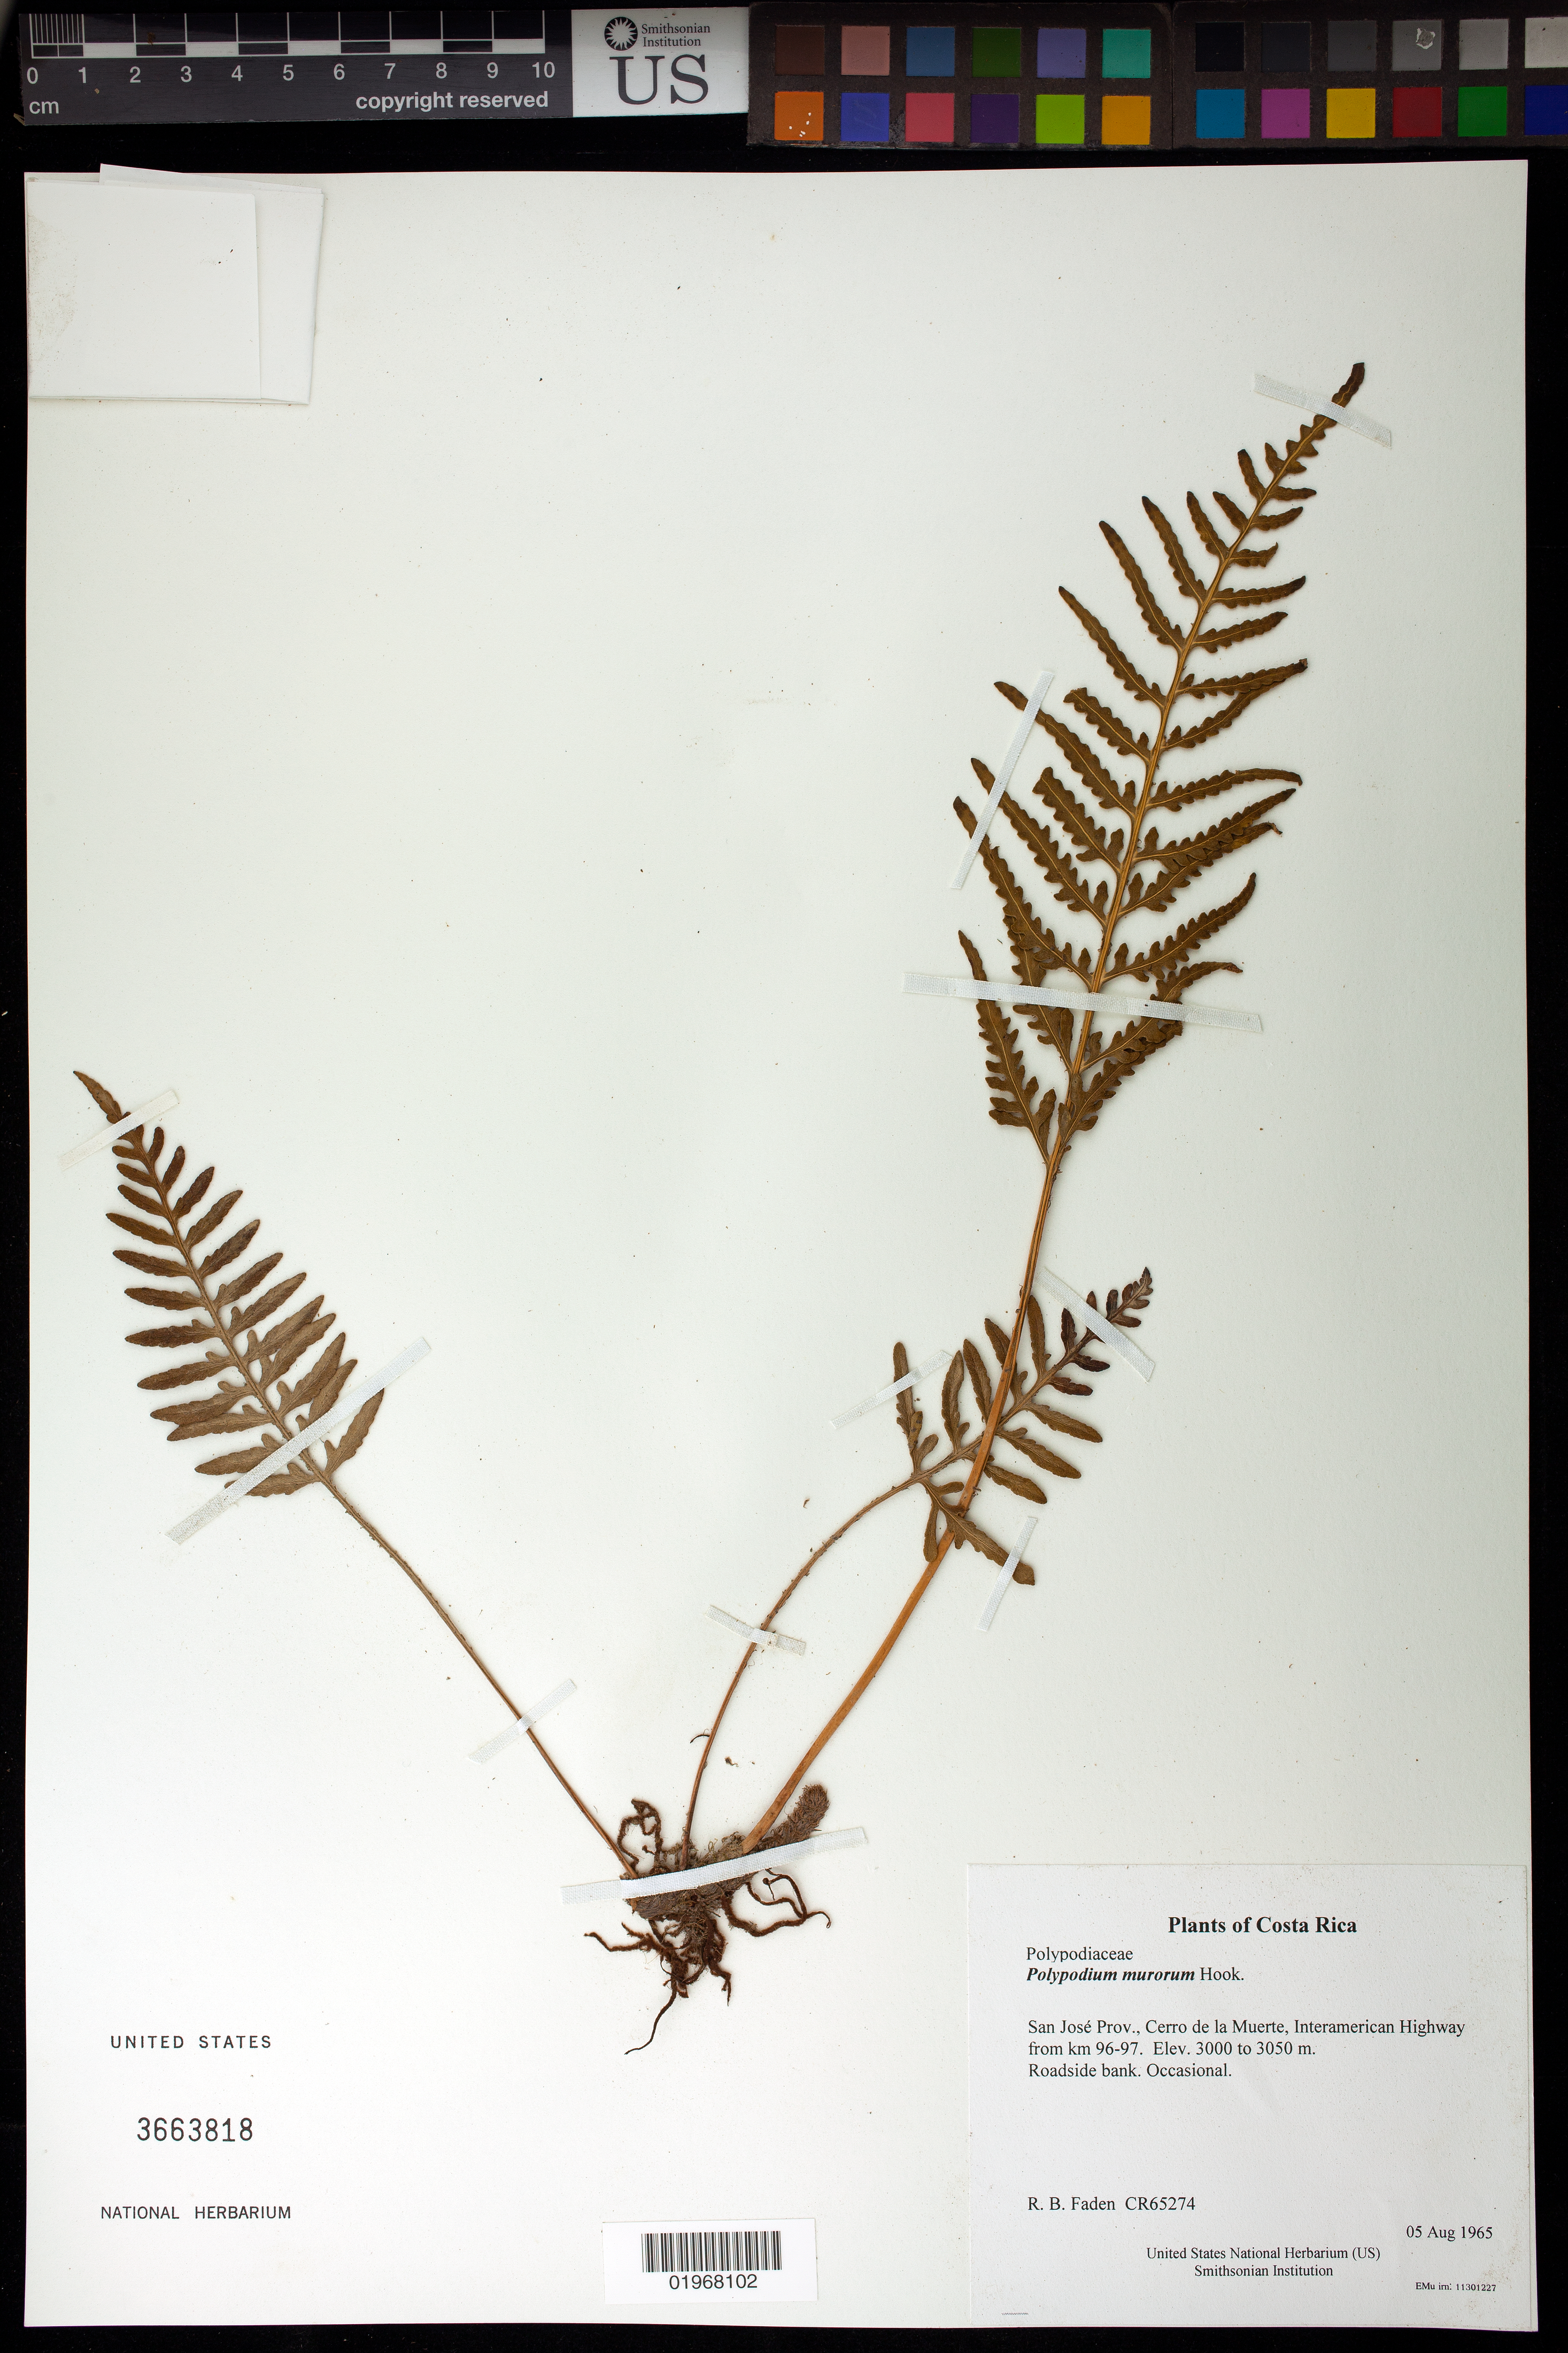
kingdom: Plantae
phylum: Tracheophyta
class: Polypodiopsida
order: Polypodiales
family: Polypodiaceae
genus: Polypodium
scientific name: Polypodium murorum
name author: Hook.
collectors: R. B. Faden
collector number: CR65274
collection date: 1965-08-05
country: Costa Rica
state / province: San José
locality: Cerro de la Muerte, Interamerican Highway from km 96-97.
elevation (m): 3000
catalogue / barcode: US 3663818